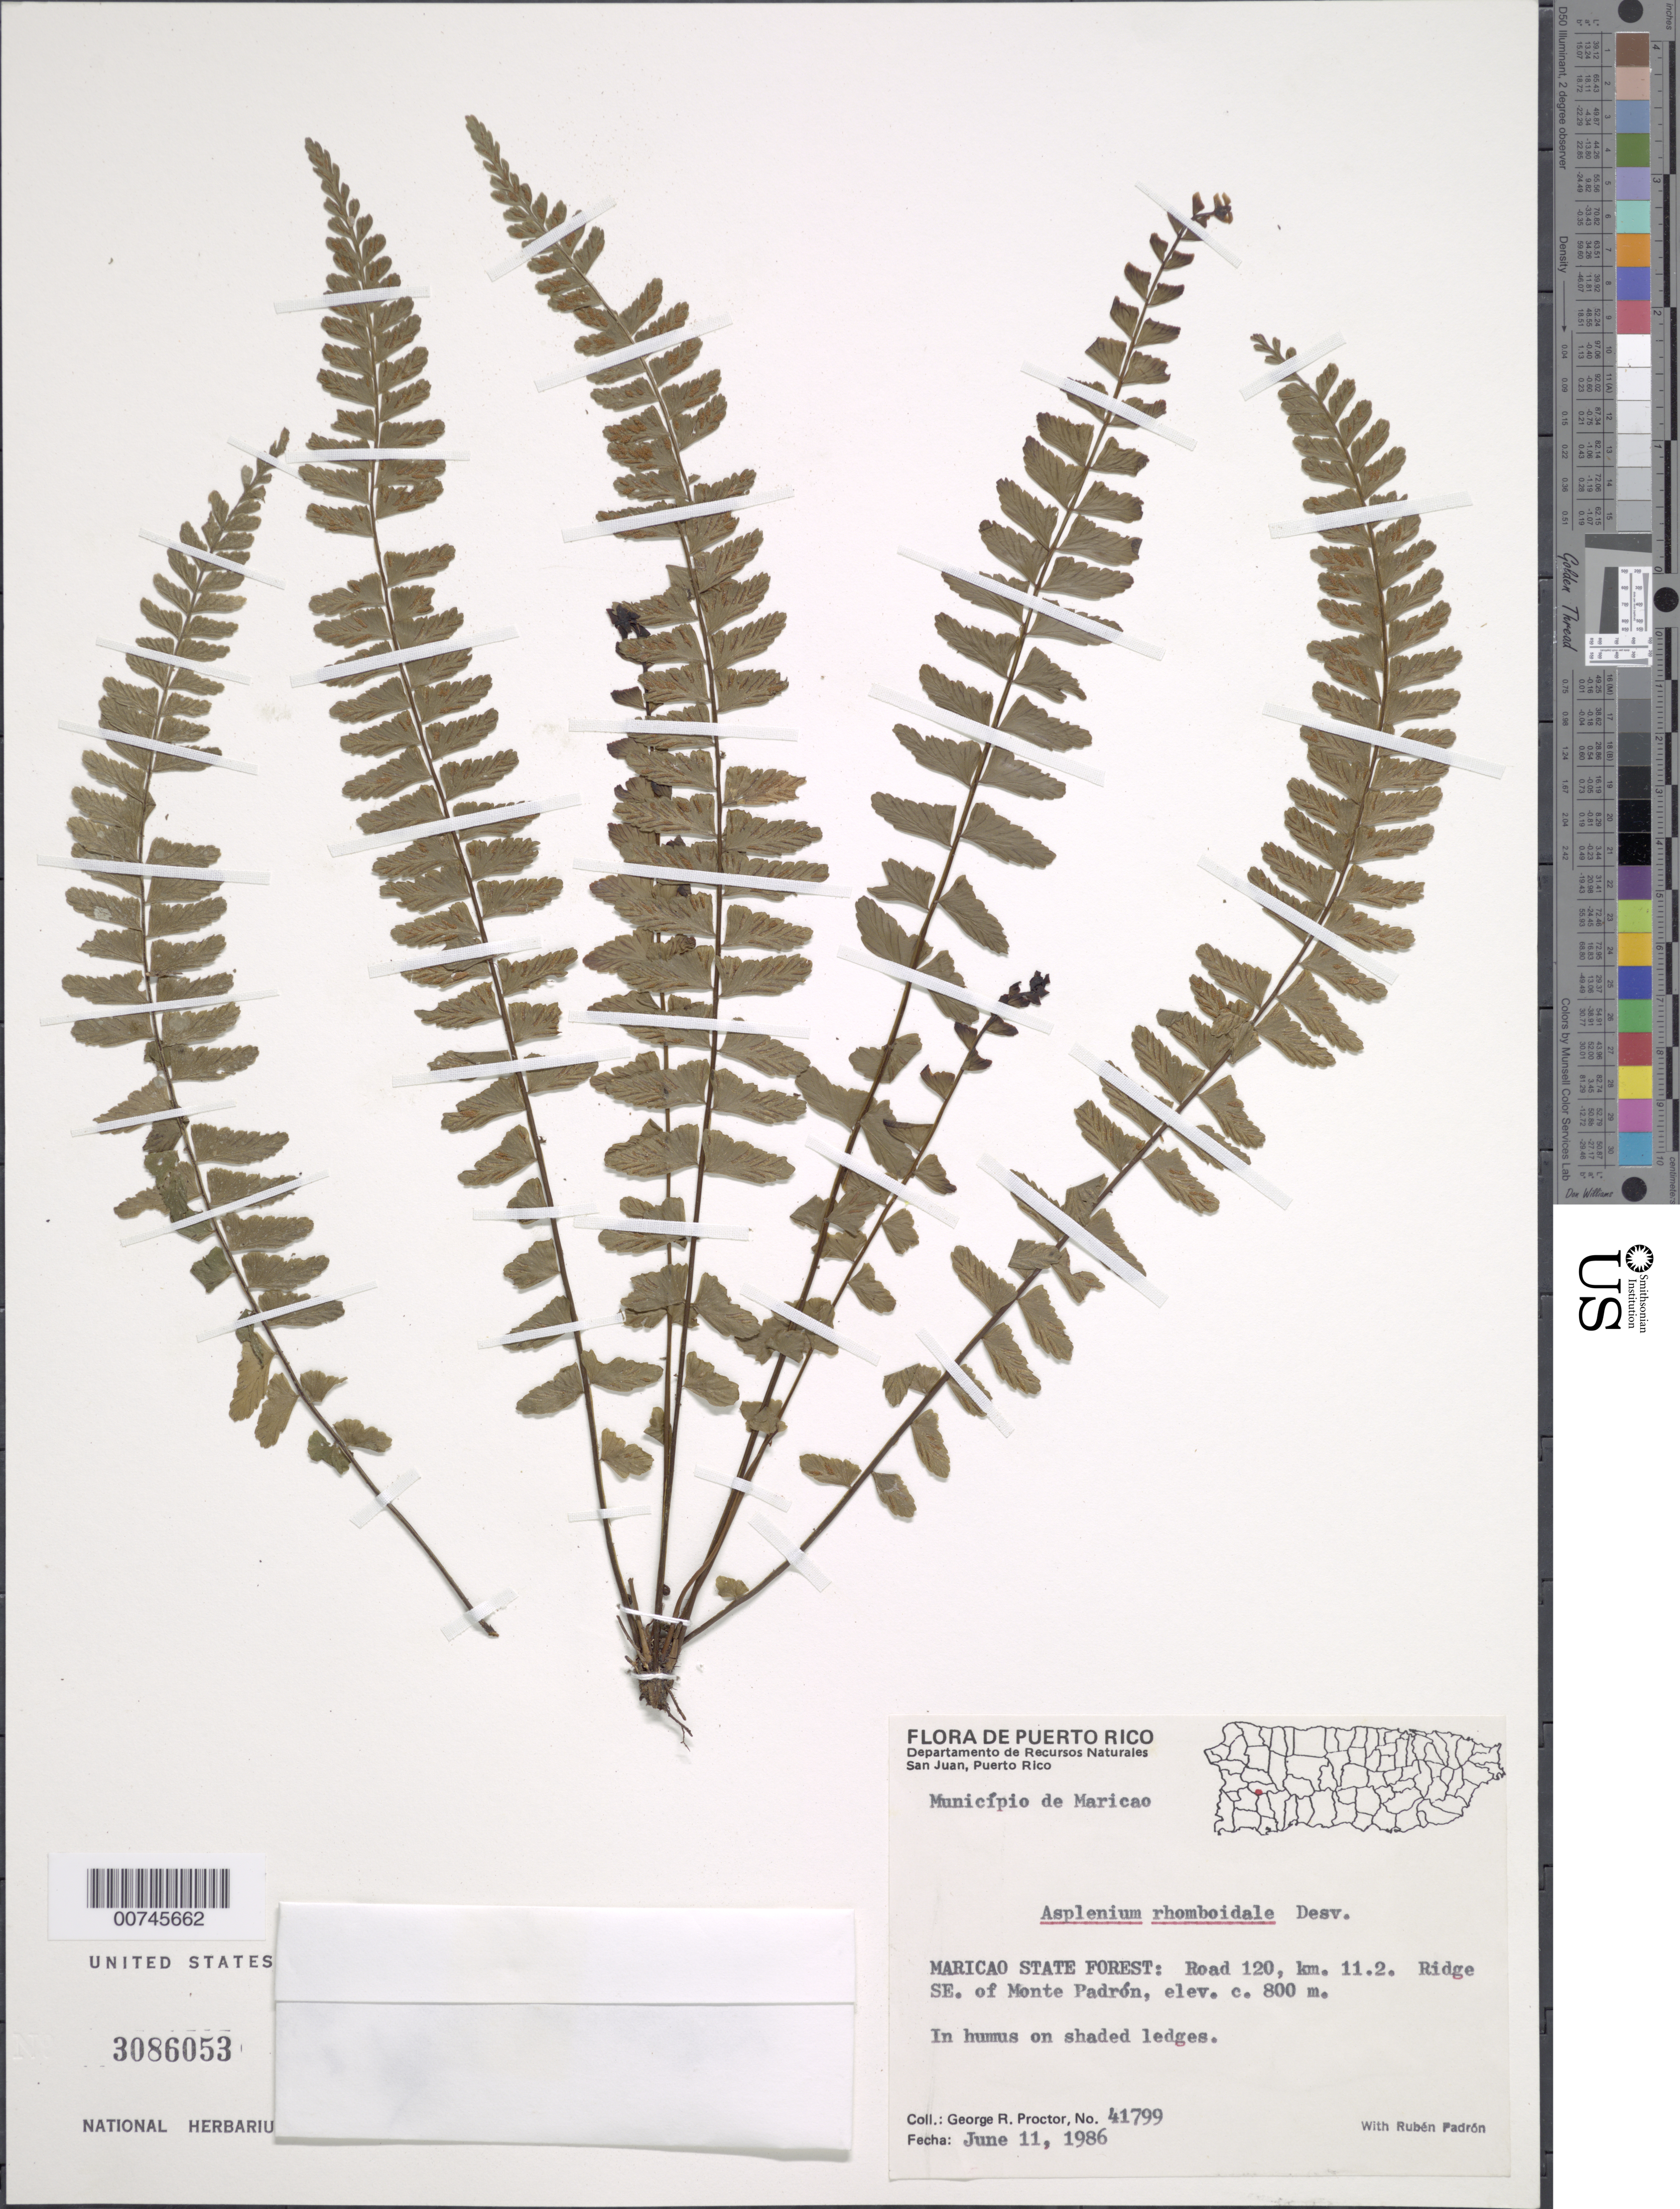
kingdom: Plantae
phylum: Tracheophyta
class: Polypodiopsida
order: Polypodiales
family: Aspleniaceae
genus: Asplenium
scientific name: Asplenium rhomboidale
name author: Desv.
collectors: G. R. Proctor & R. Padrón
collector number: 41799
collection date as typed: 11 Jun 1986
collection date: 1986-06-11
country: Puerto Rico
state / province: Maricao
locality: Maricao State Forest: Road 120, km 11.2 ridge SE of Monte Padrón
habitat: In humus on shade ledges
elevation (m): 800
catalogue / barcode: US 3086053